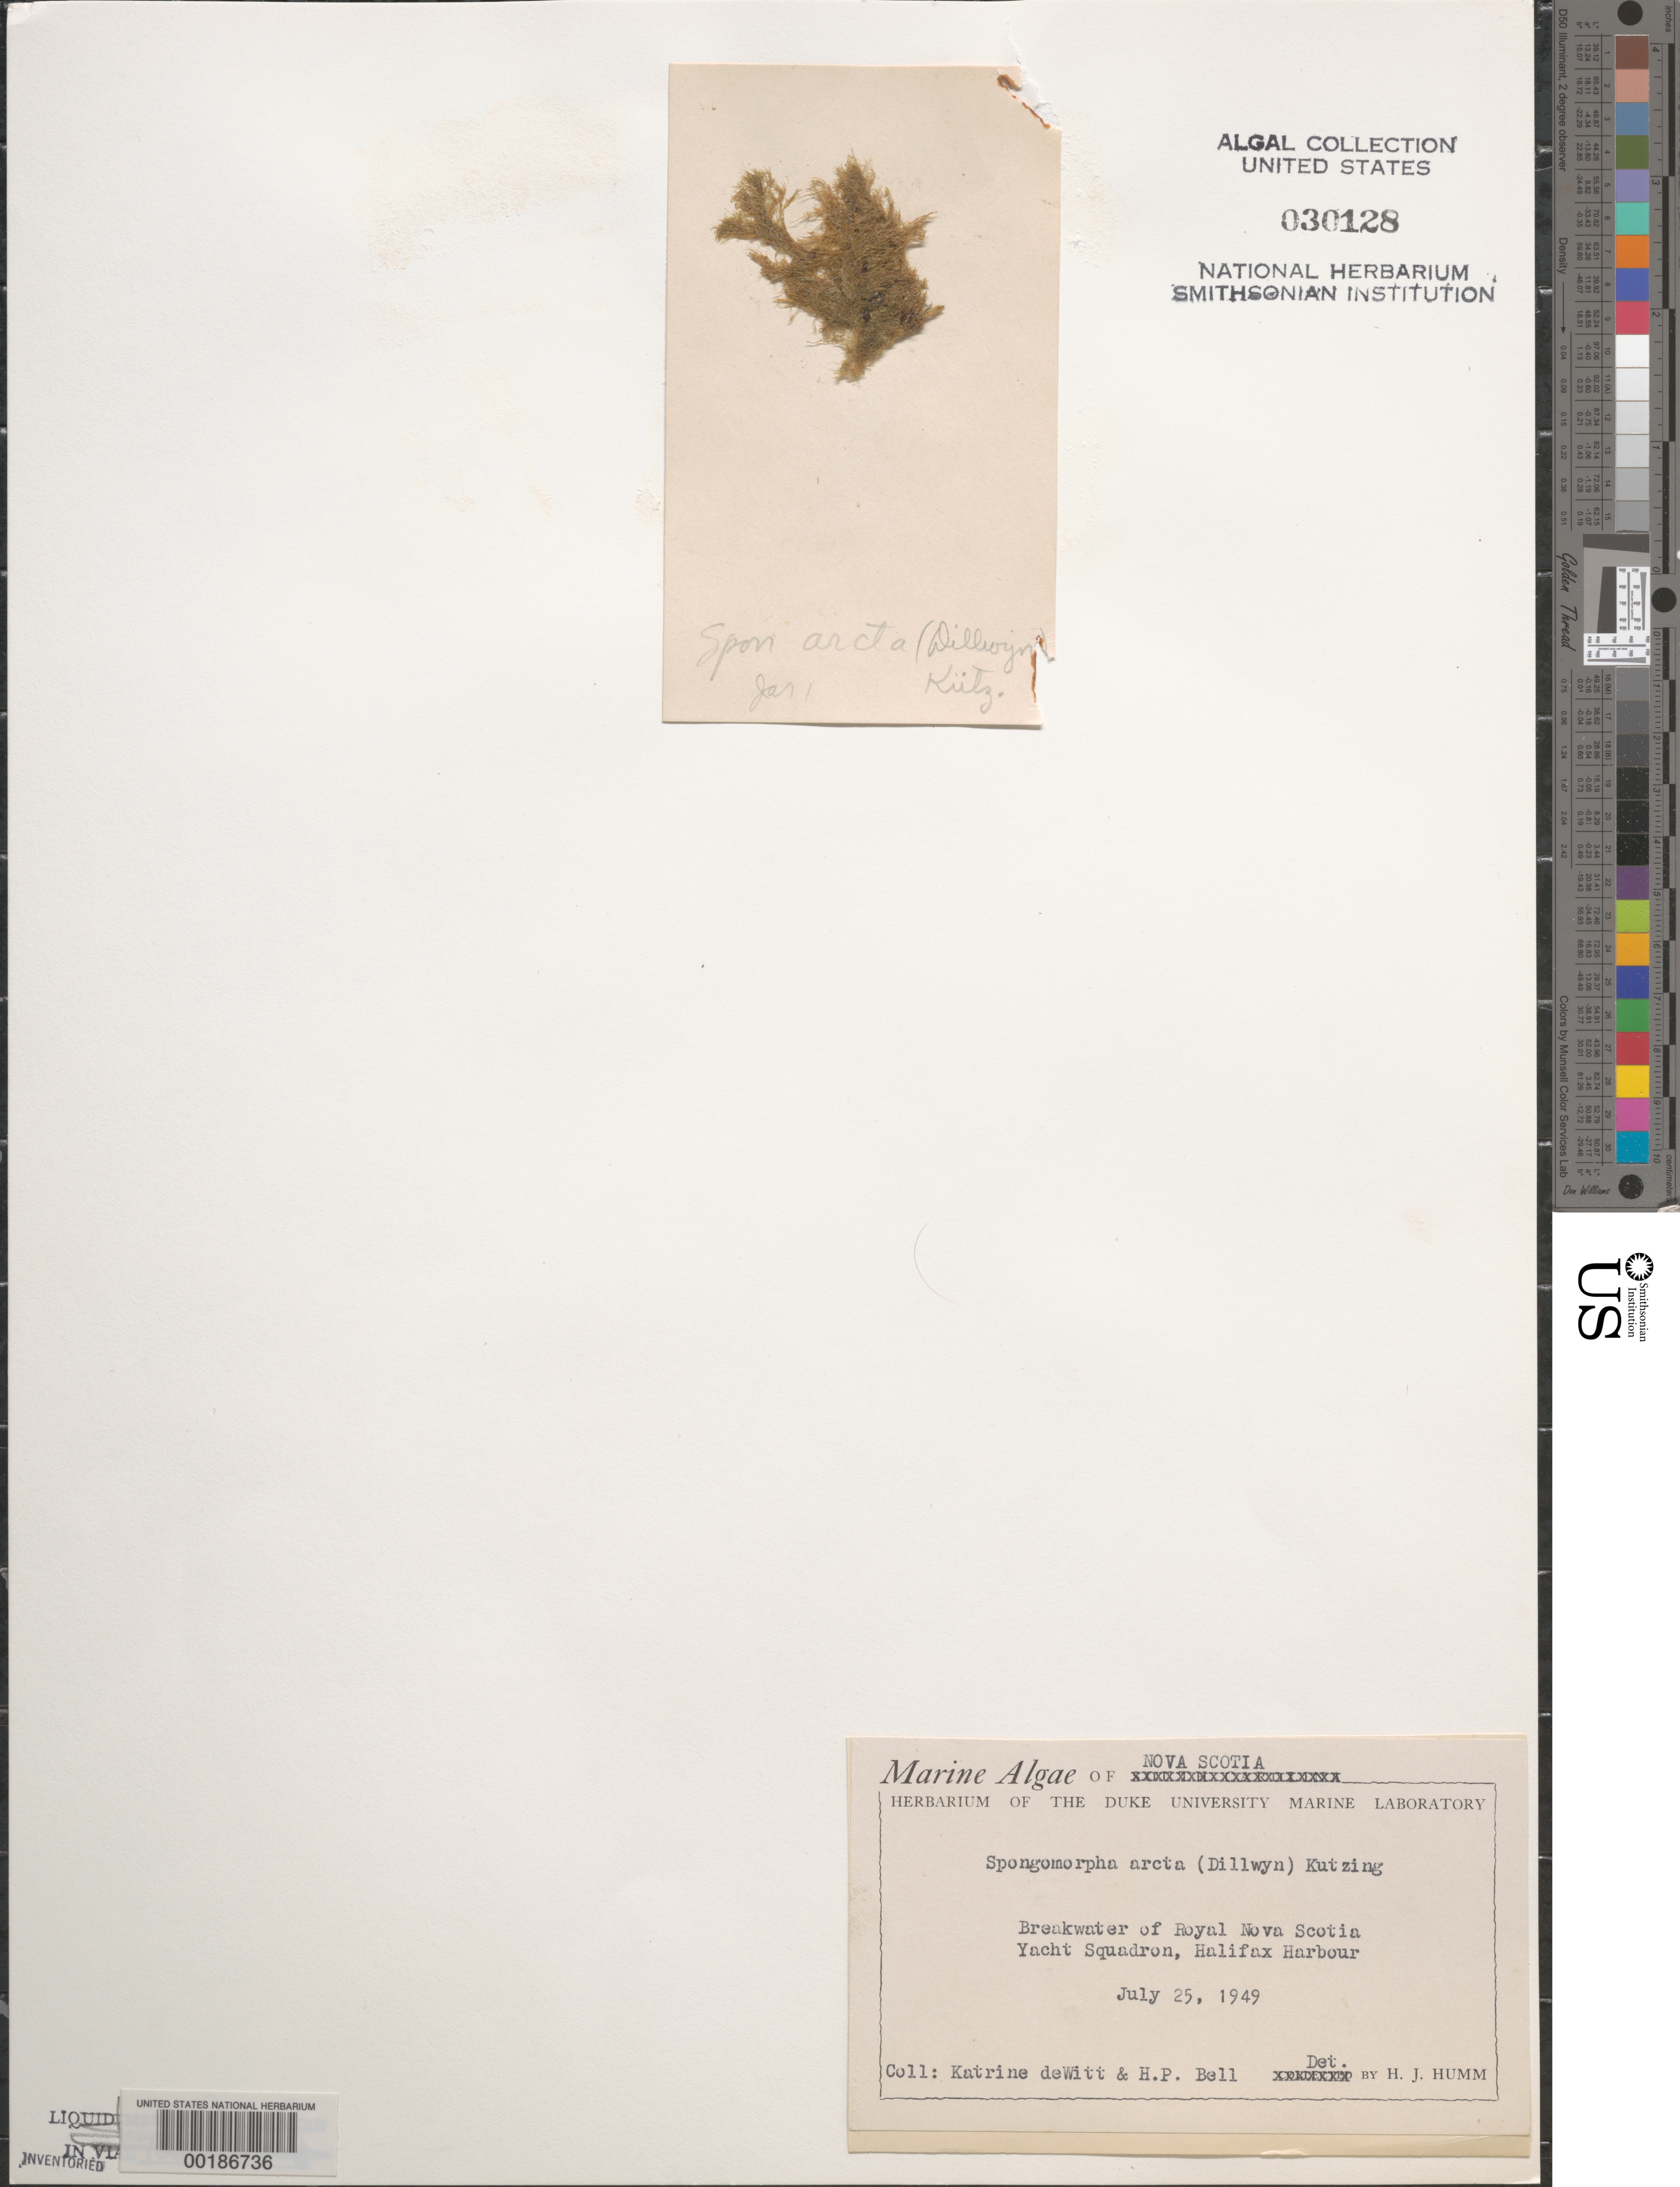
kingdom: Plantae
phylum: Chlorophyta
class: Ulvophyceae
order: Ulotrichales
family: Ulotrichaceae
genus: Acrosiphonia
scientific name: Acrosiphonia arcta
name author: (Dillwyn) Gain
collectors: K. deWitt & H. P. Bell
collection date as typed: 25 Jul 1949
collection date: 1949-07-25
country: Canada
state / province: Nova Scotia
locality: Royal nova scotia yacht squadron, halifax harbor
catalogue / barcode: US 30128